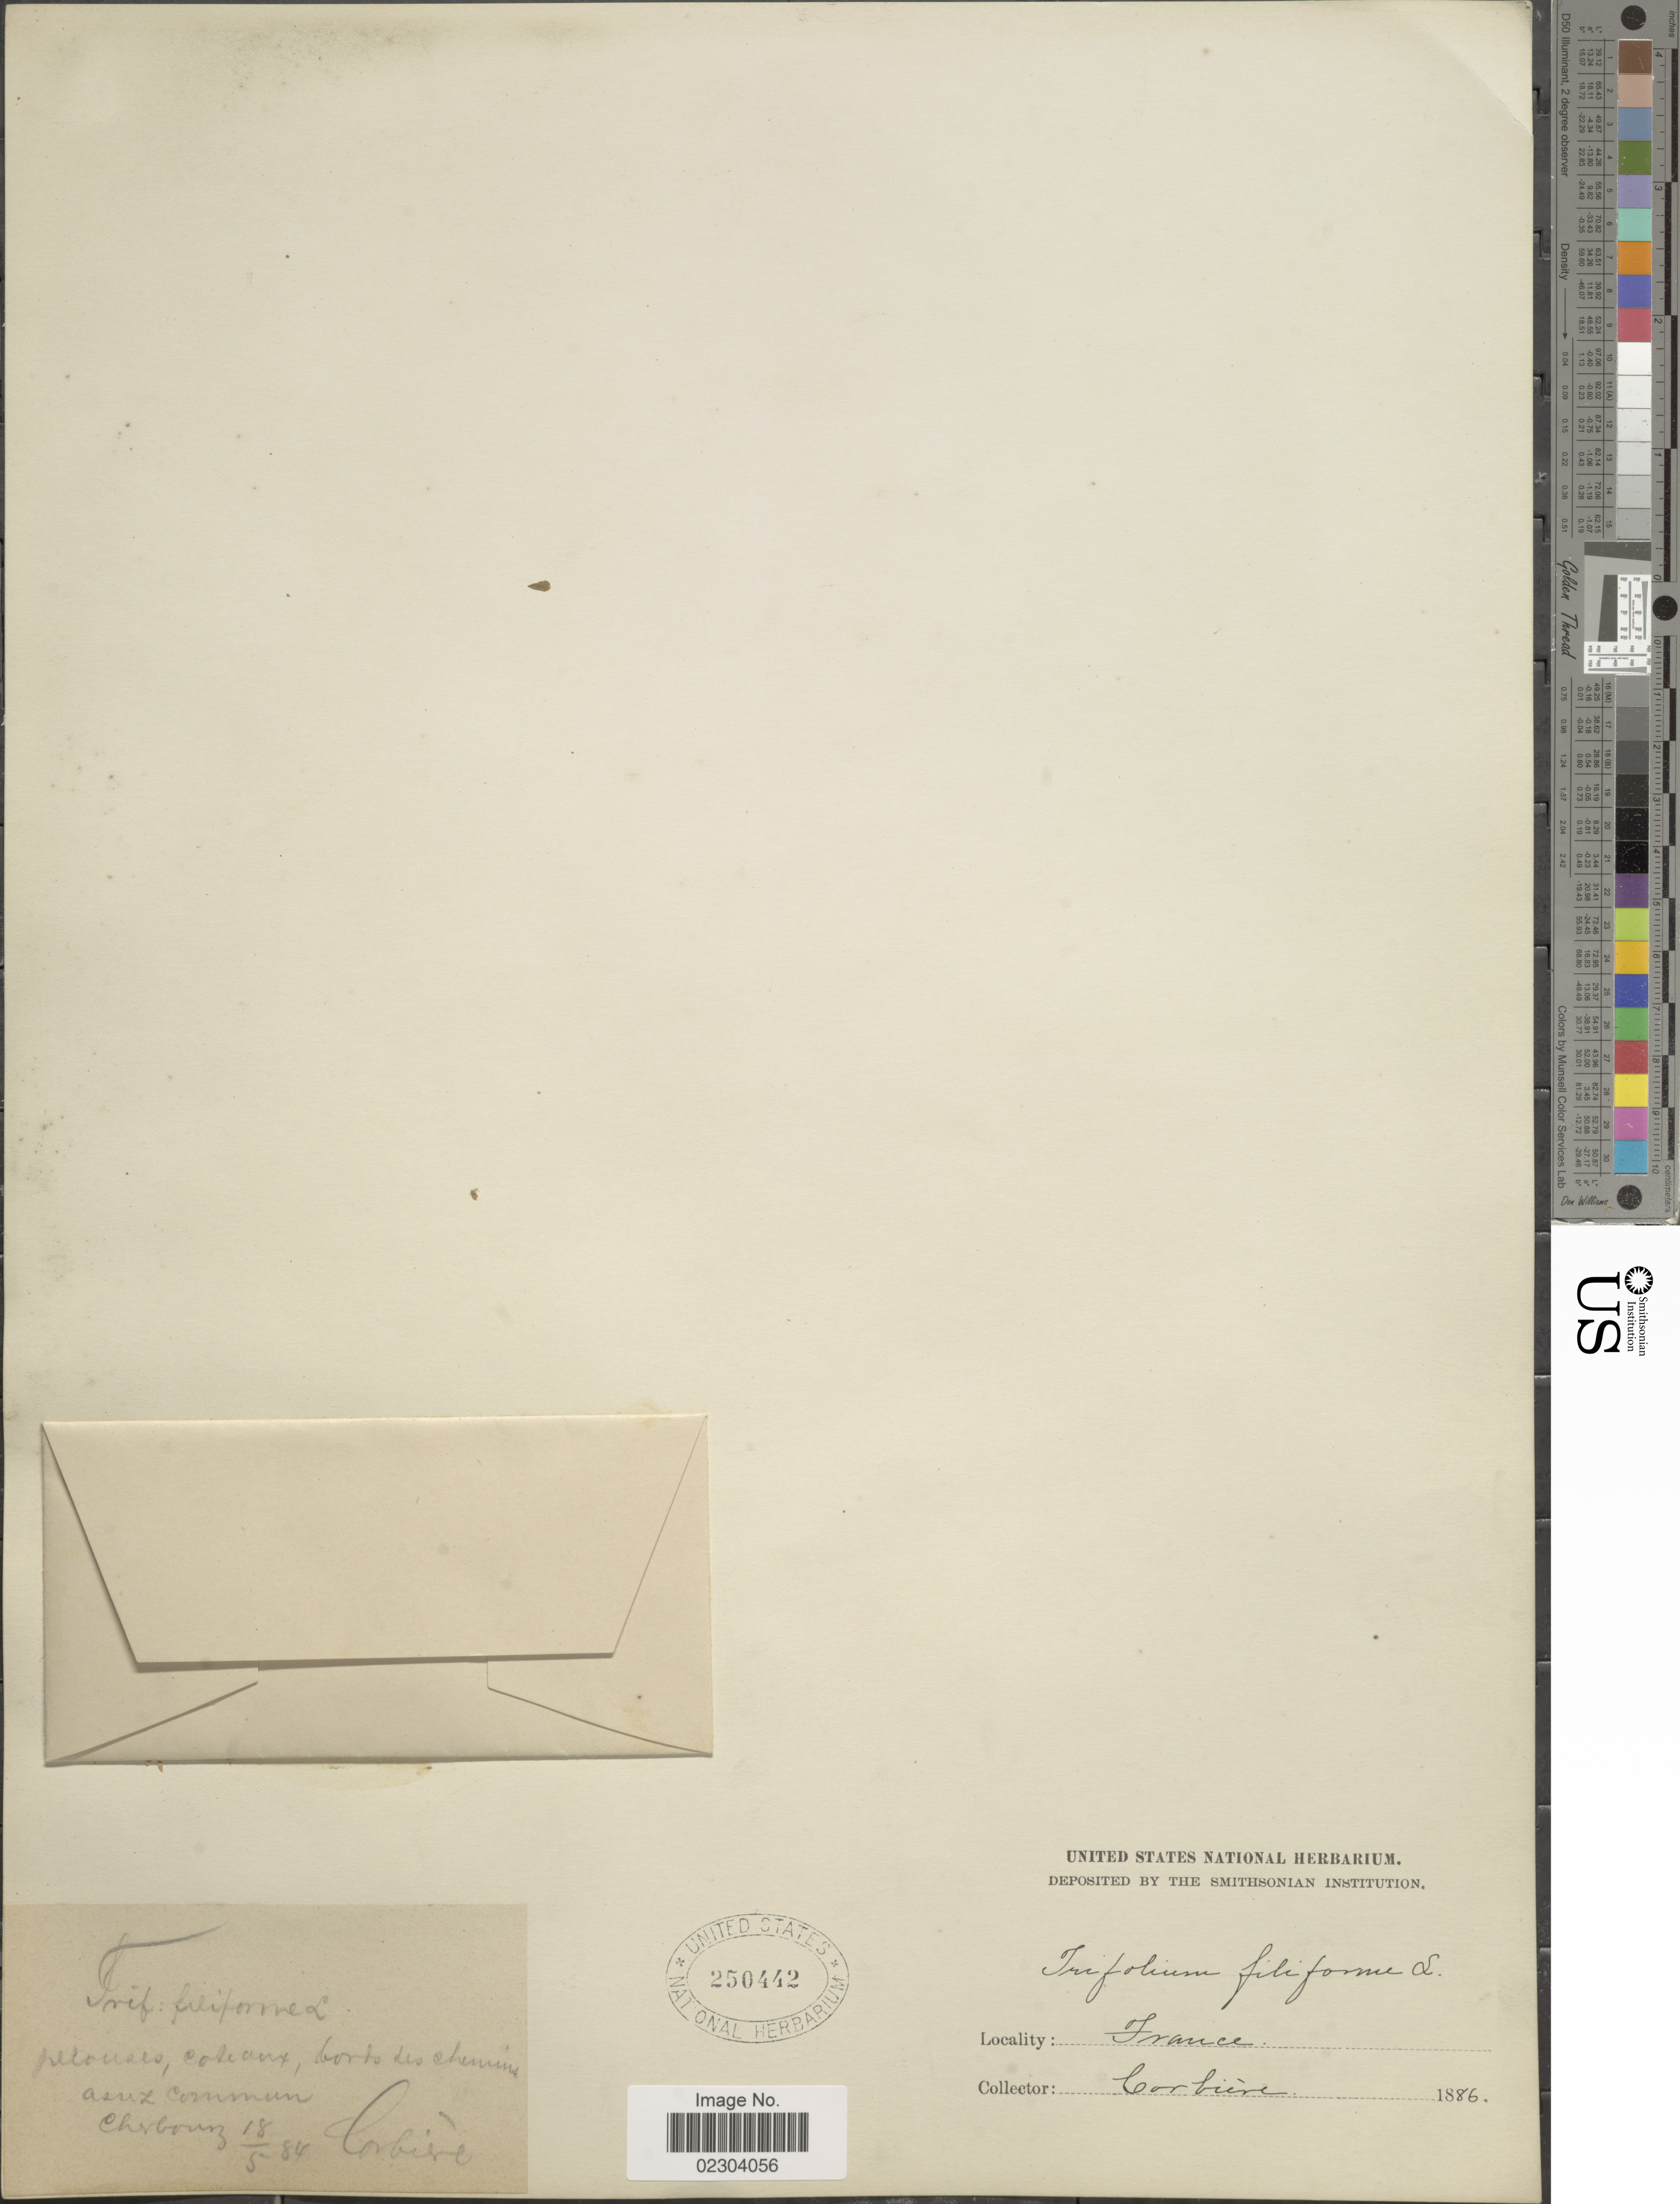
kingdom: Plantae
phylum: Tracheophyta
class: Magnoliopsida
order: Fabales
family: Fabaceae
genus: Trifolium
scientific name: Trifolium filiforme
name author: L.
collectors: L. Corbière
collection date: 1884-05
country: France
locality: Petouses, coteaux, borto des schenins ausis commun [interpreted]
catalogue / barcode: US 250442